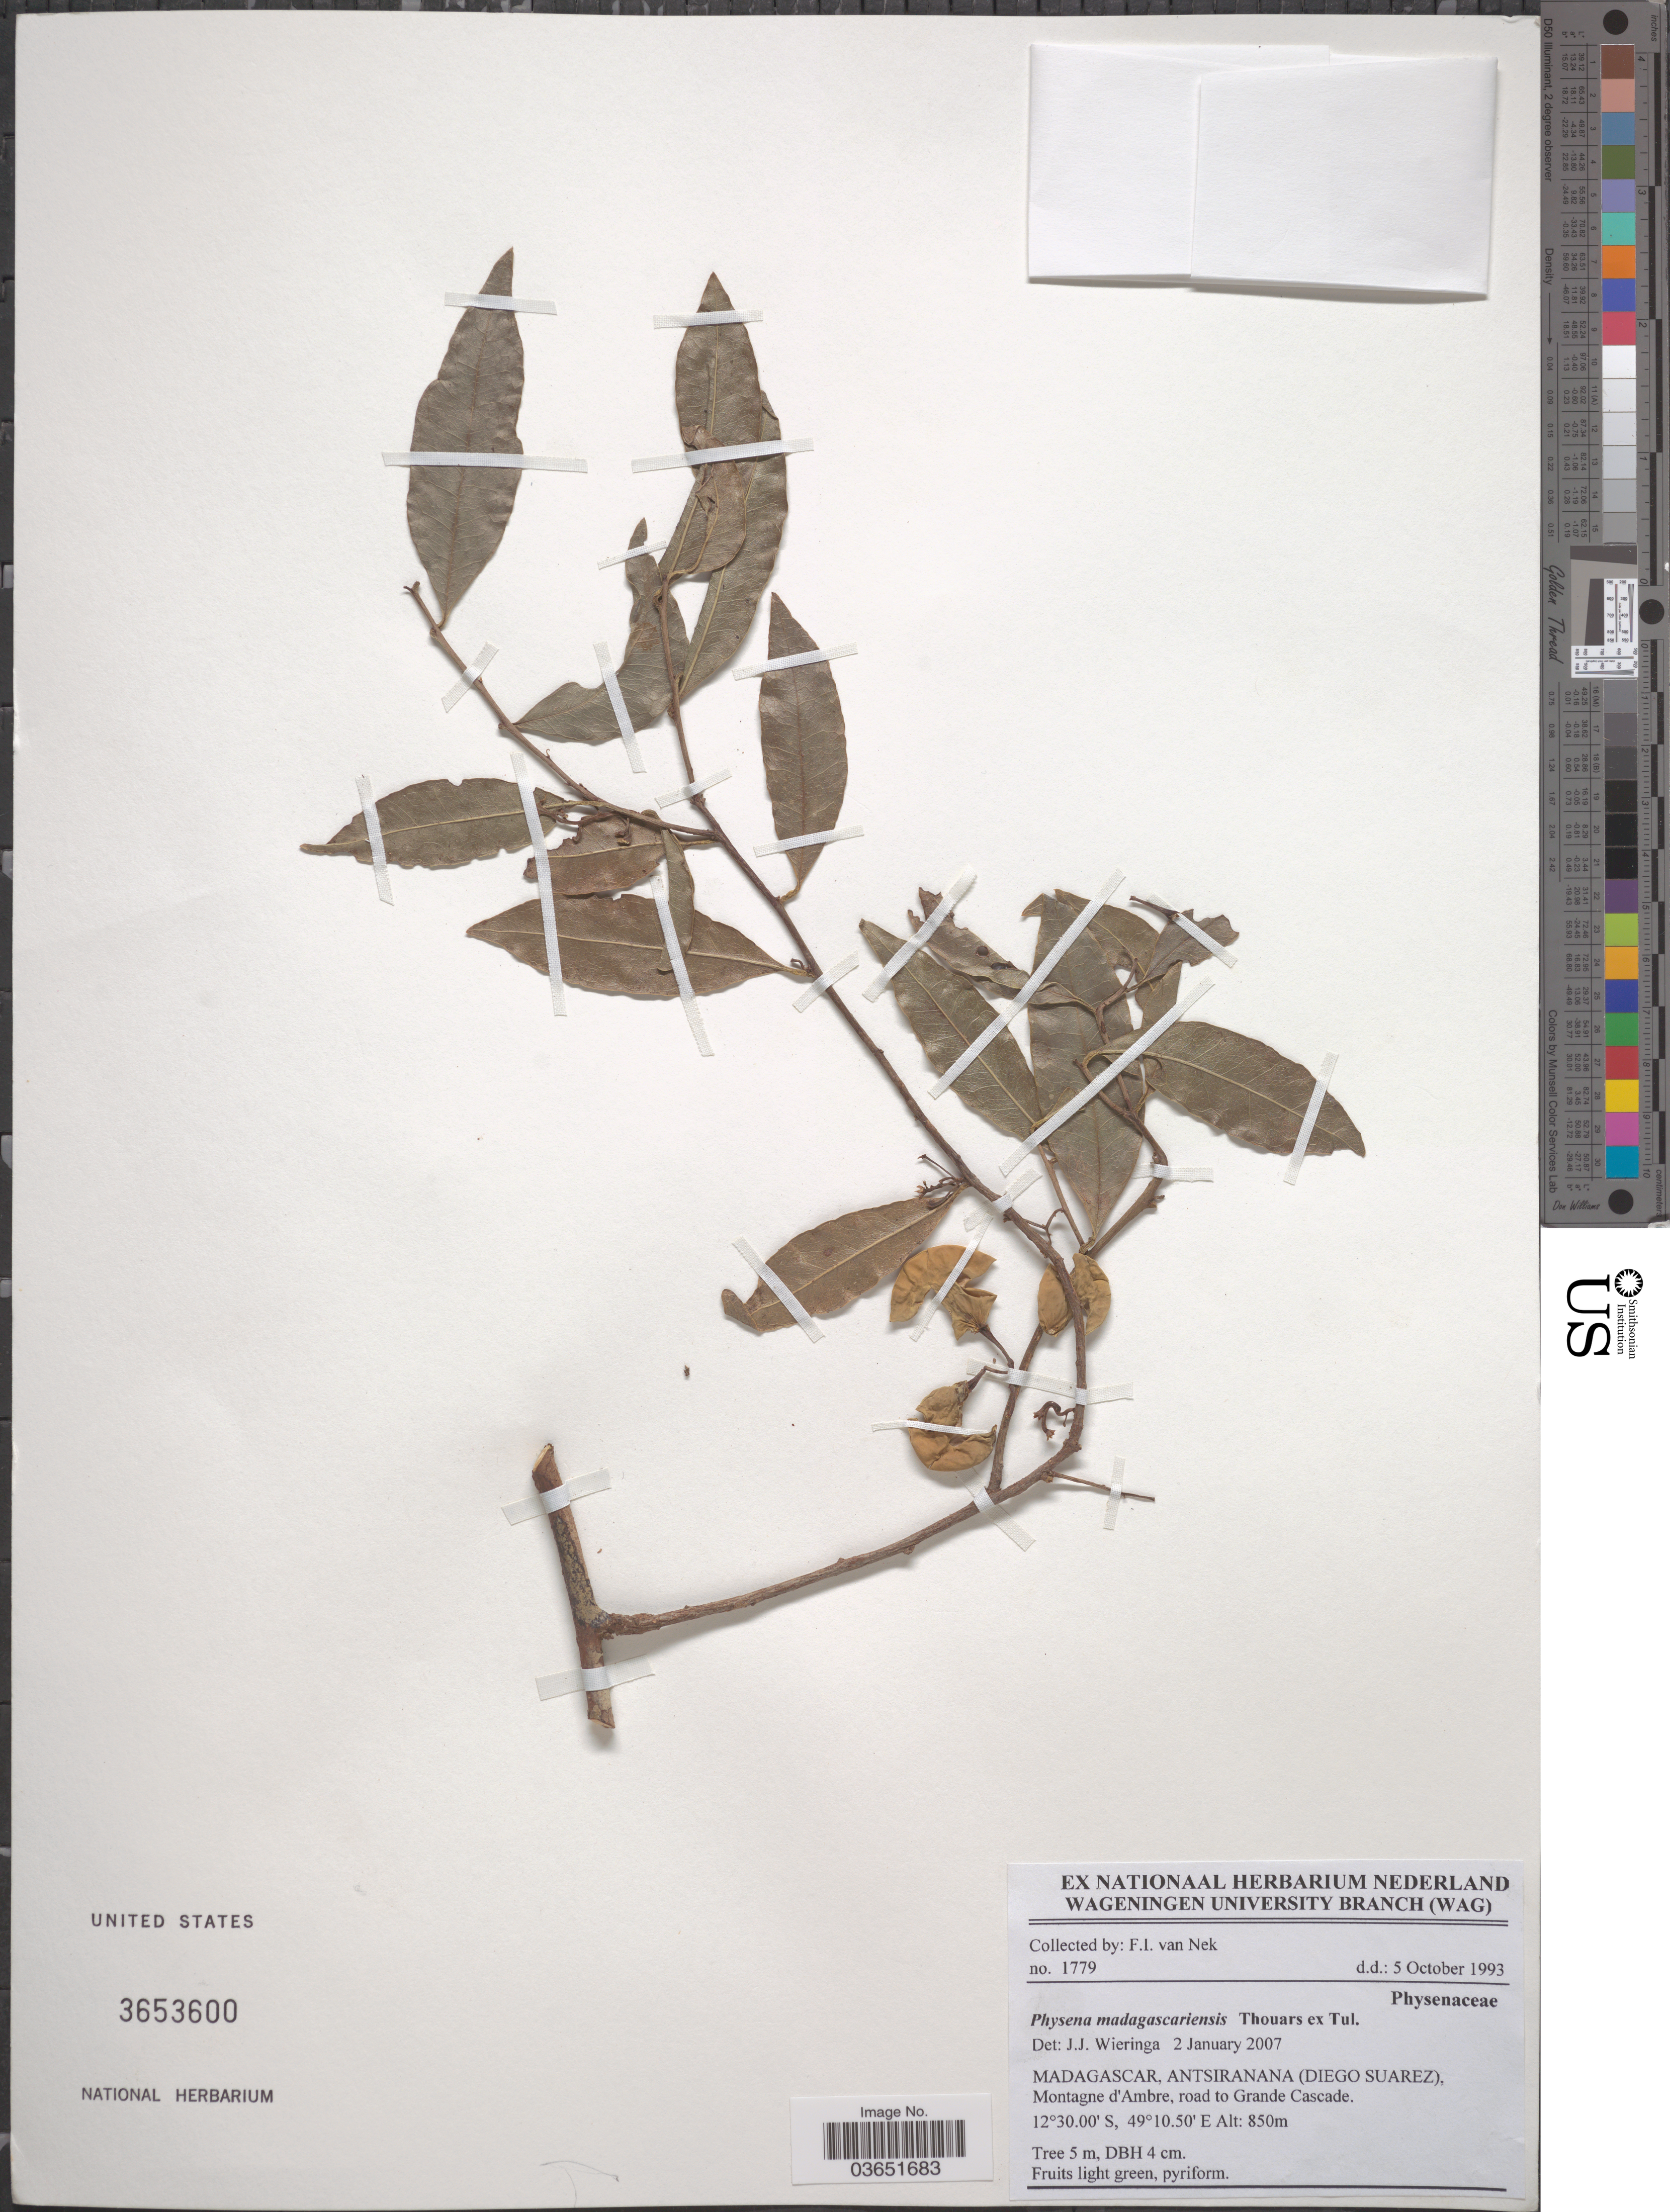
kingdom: Plantae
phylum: Tracheophyta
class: Magnoliopsida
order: Caryophyllales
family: Physenaceae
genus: Physena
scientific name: Physena madagascariensis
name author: Thouars ex Tul.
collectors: F. van Nek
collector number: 1779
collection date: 1993-10-05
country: Madagascar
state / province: Diana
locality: Antsiranana (Diego Suarez), Montagne d'Ambre, road to Grande Cascade.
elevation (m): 850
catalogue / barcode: US 3653600